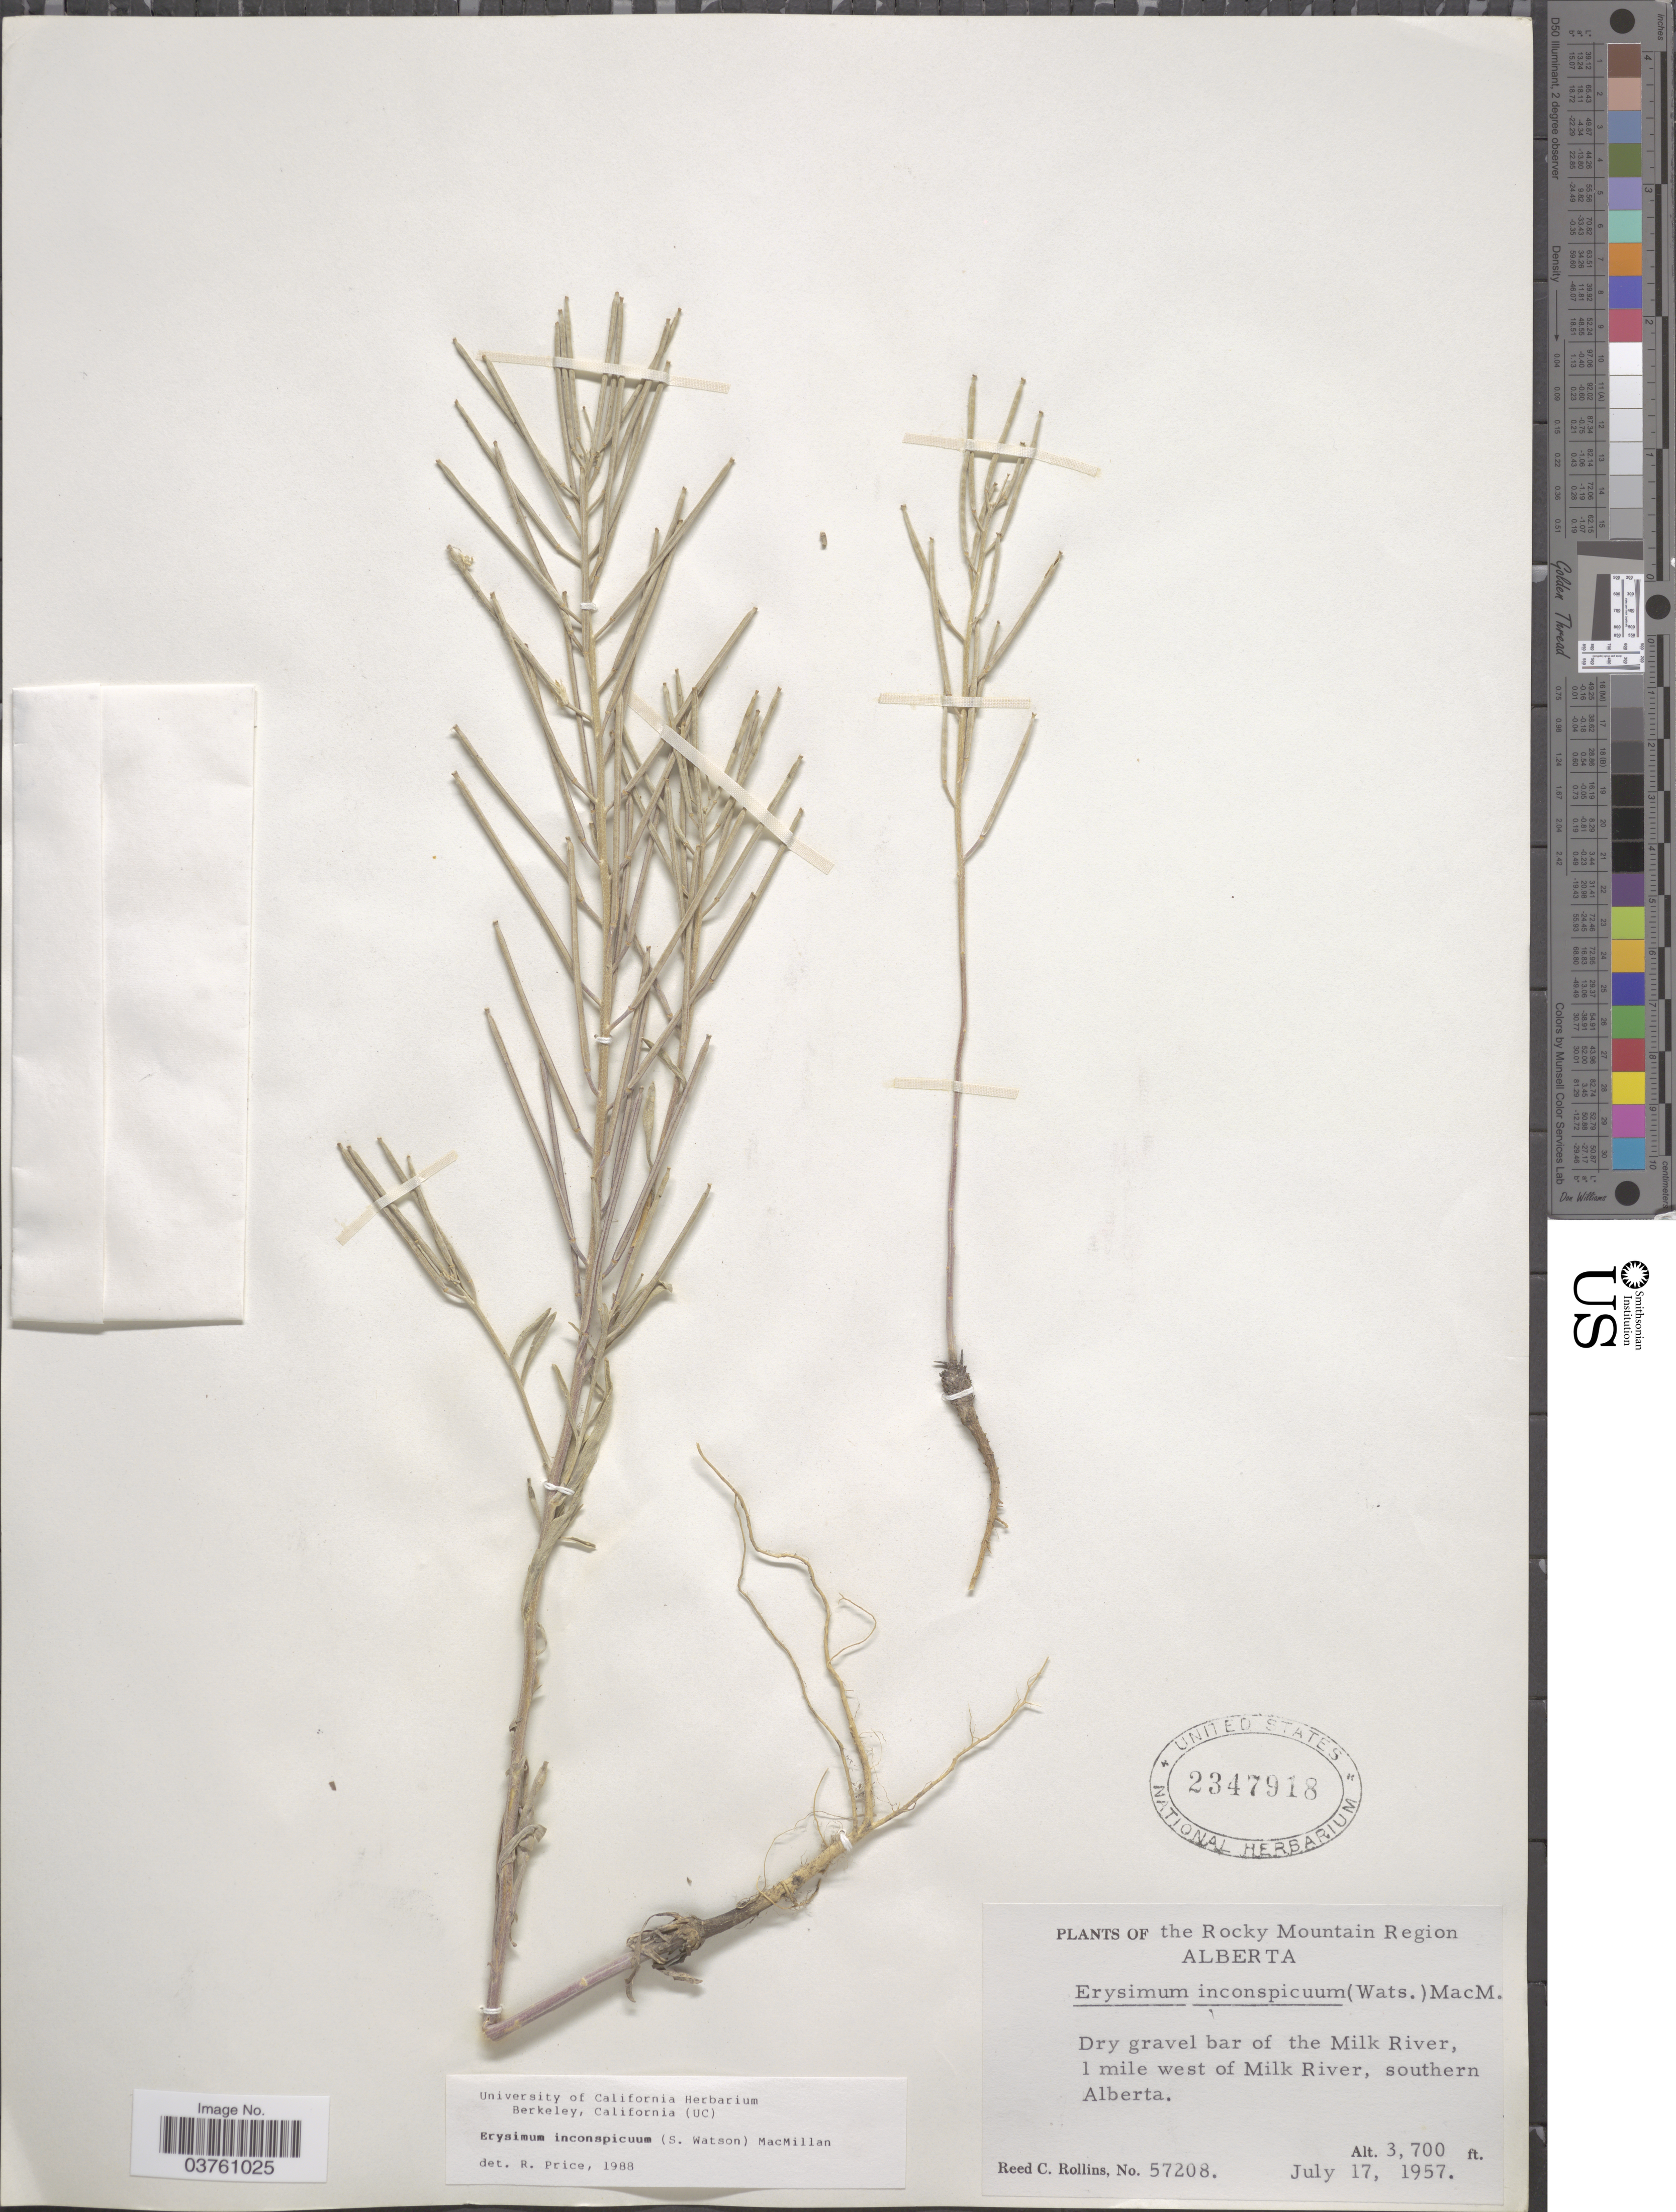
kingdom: Plantae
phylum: Tracheophyta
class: Magnoliopsida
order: Brassicales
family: Brassicaceae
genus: Erysimum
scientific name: Erysimum inconspicuum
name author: (S. Watson) MacMill.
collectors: R. C. Rollins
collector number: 57208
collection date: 1957-07-17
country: Canada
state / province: Alberta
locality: The Rocky Mountain Region. Dry gravel bar of the Milk River, 1 mile west of Milk River, southern Alberta.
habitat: dry gravel bar of river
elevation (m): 1128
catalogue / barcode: US 2347918